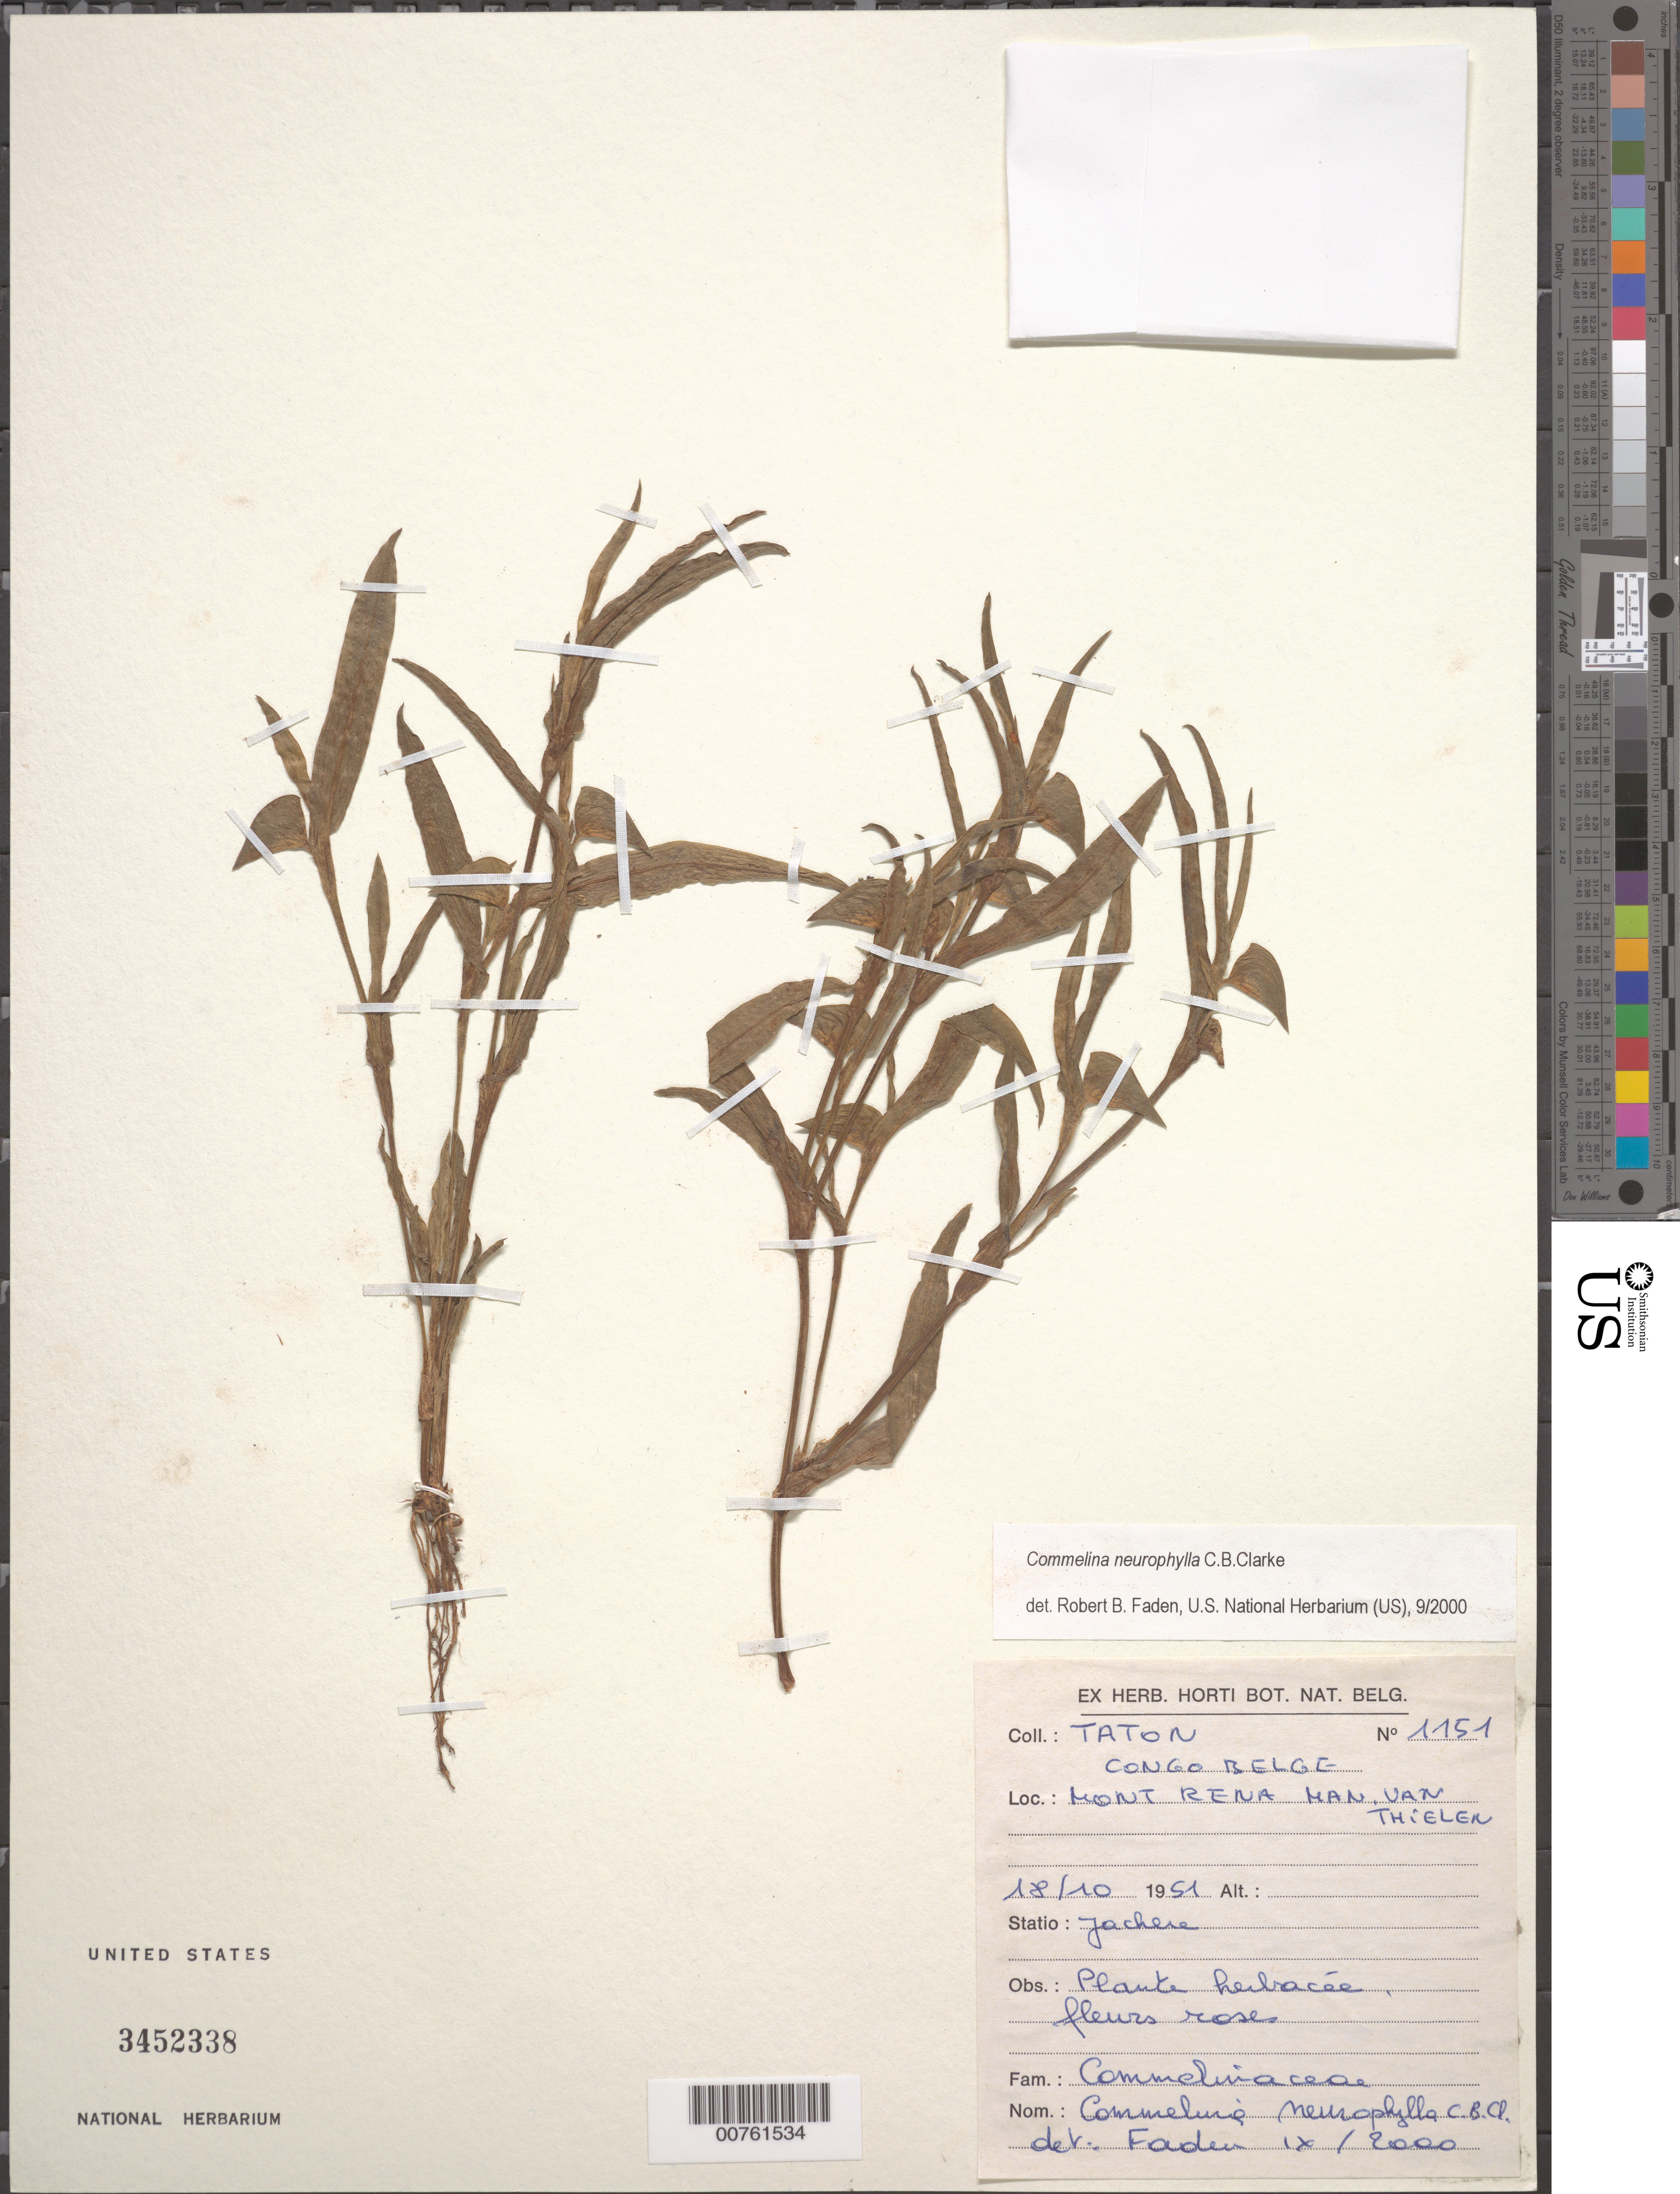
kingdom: Plantae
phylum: Tracheophyta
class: Liliopsida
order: Commelinales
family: Commelinaceae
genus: Commelina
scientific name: Commelina neurophylla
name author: C.B. Clarke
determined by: Faden, Robert B., (US), Smithsonian Institution - National Museum of Natural History (UNITED STATES)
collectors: A. Taton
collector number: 1151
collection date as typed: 18 Oct 1951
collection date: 1951-10-18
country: Congo, Democratic Republic of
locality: Mont Rena Man, Van Thielen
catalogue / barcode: US 3452338